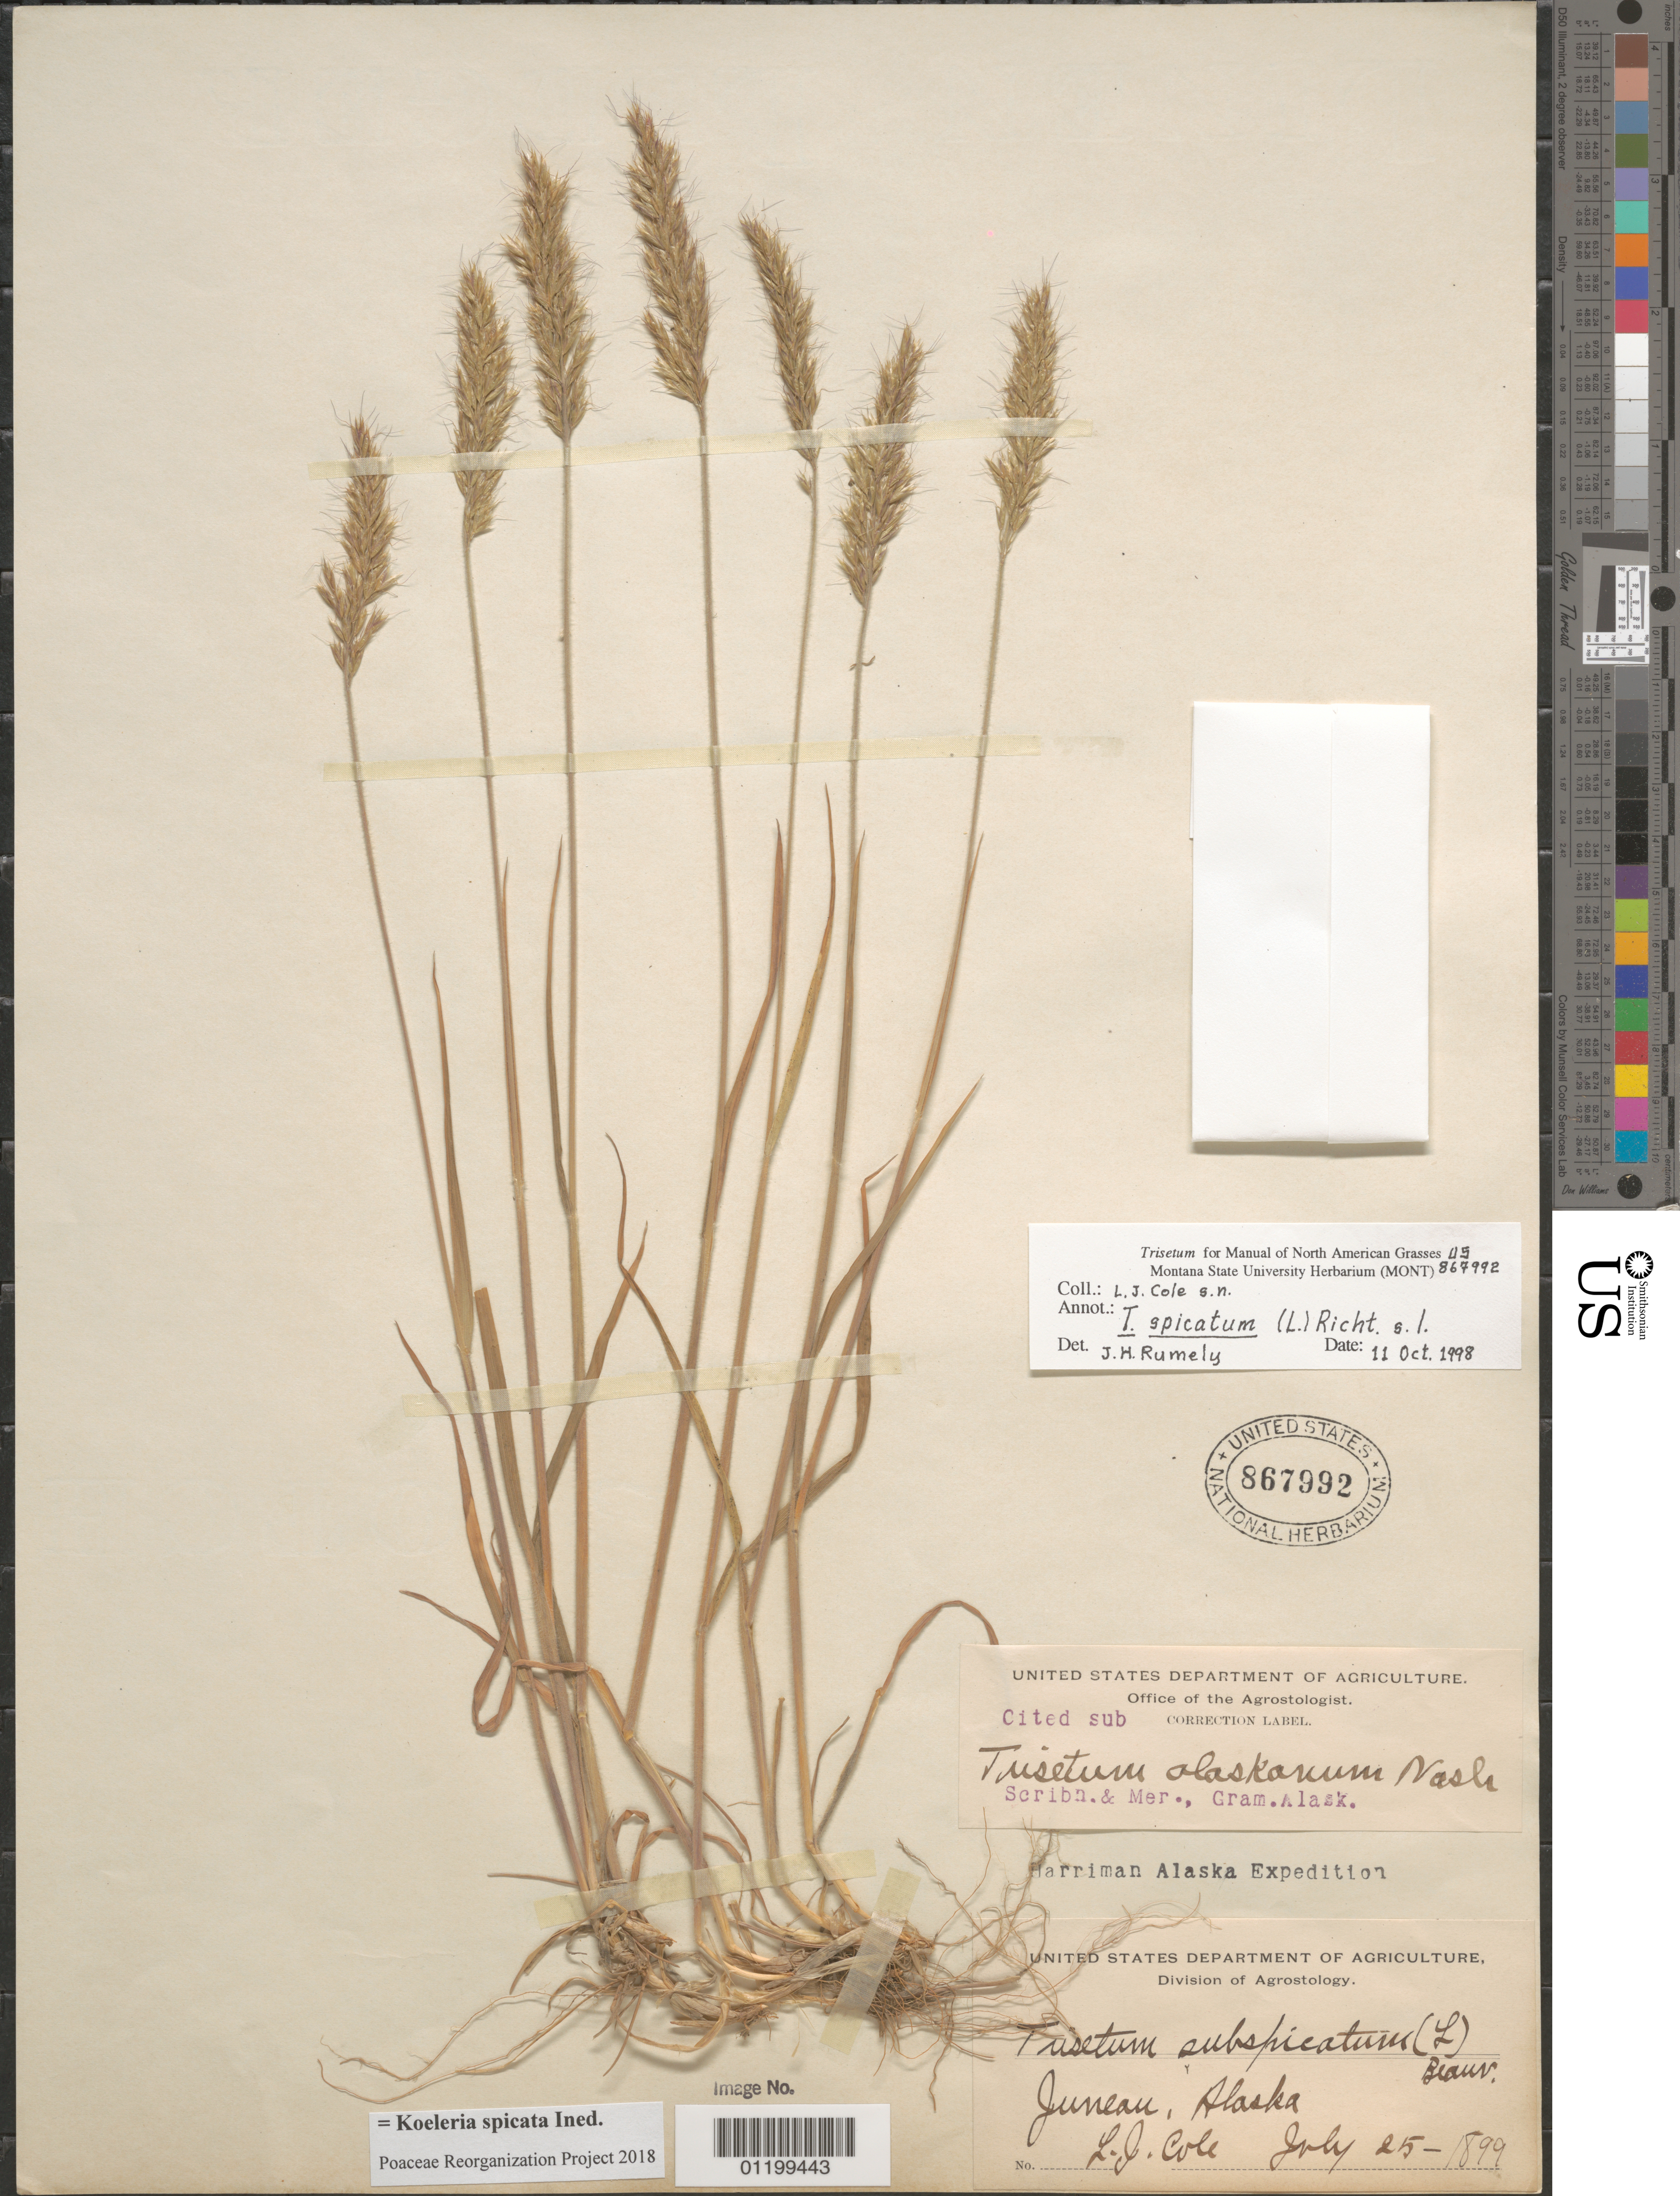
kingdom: Plantae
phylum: Tracheophyta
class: Liliopsida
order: Poales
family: Poaceae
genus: Koeleria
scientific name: Koeleria spicata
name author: (L.) Barberá et al.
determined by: Poaceae Reorganization Project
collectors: L. Cole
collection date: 1899-07-25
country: United States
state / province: Alaska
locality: Juneau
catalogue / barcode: US 867992